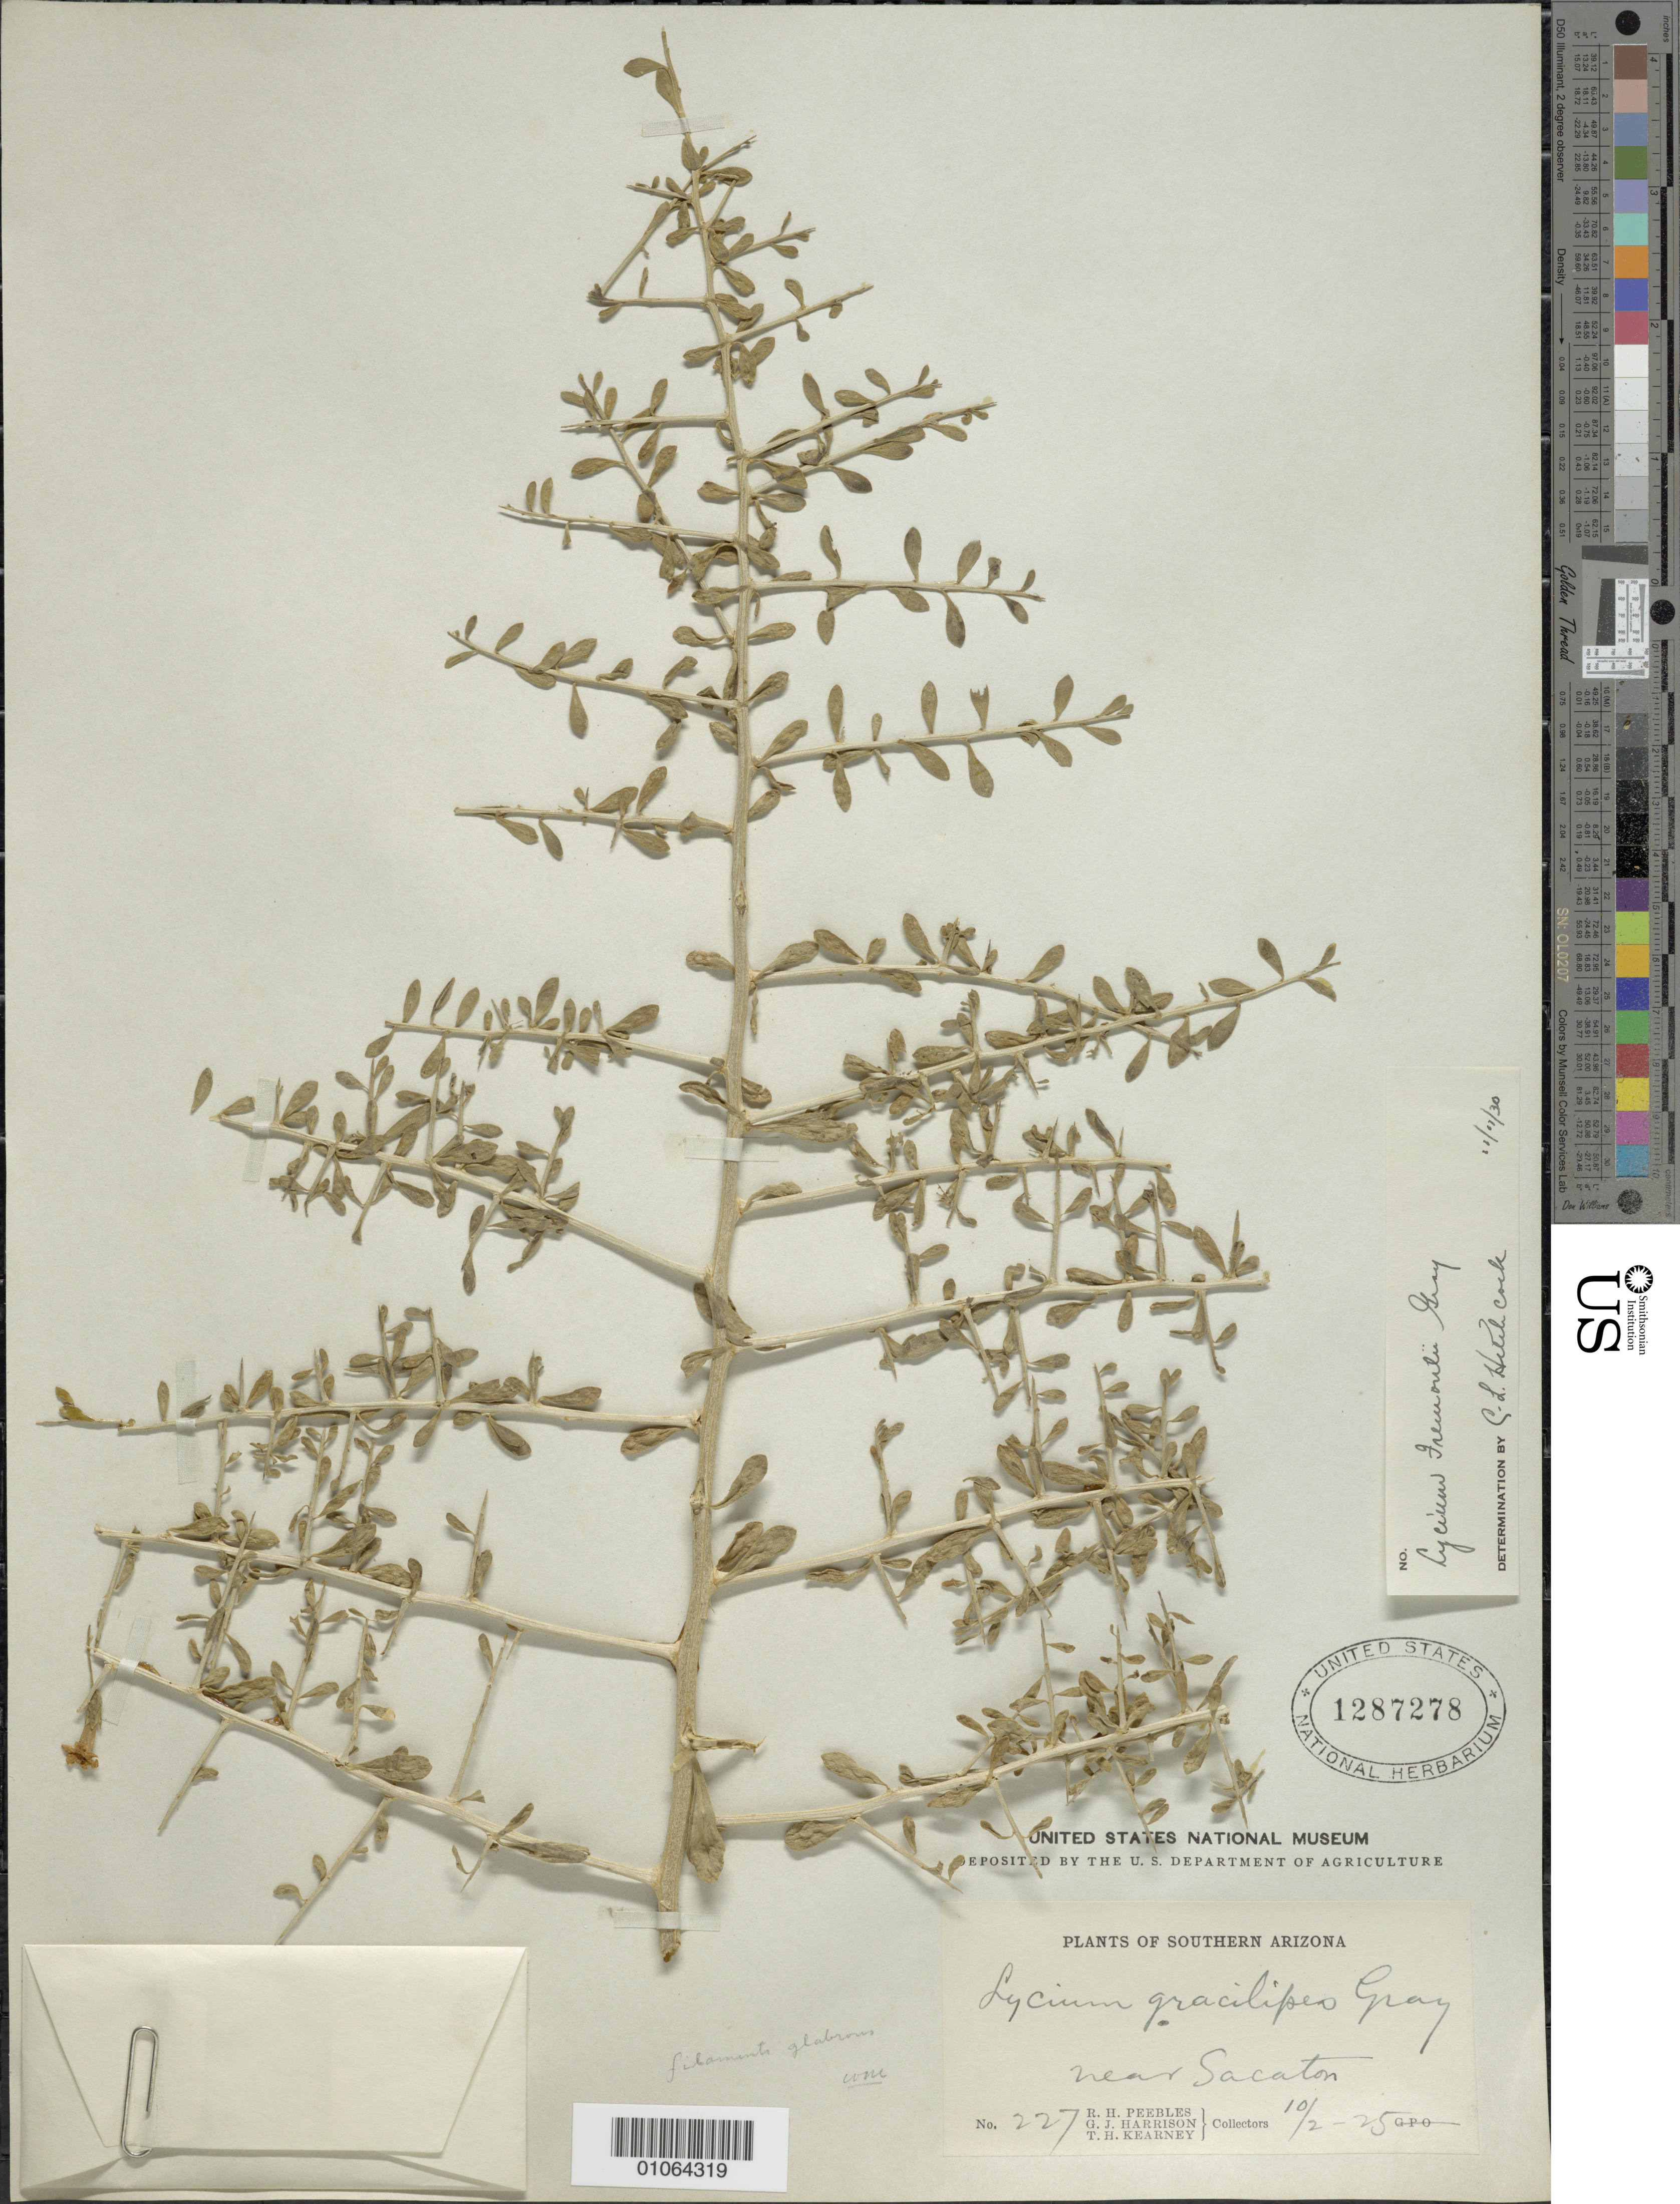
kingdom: Plantae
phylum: Tracheophyta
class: Magnoliopsida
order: Solanales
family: Solanaceae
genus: Lycium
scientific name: Lycium fremontii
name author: A. Gray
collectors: R. H. Peebles, G. J. Harrison & T. H. Kearney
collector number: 227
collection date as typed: Transcribed d/m/y: 2/10/25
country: United States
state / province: Arizona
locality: Southern Arizona, near Sacaton.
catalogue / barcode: US 1287278